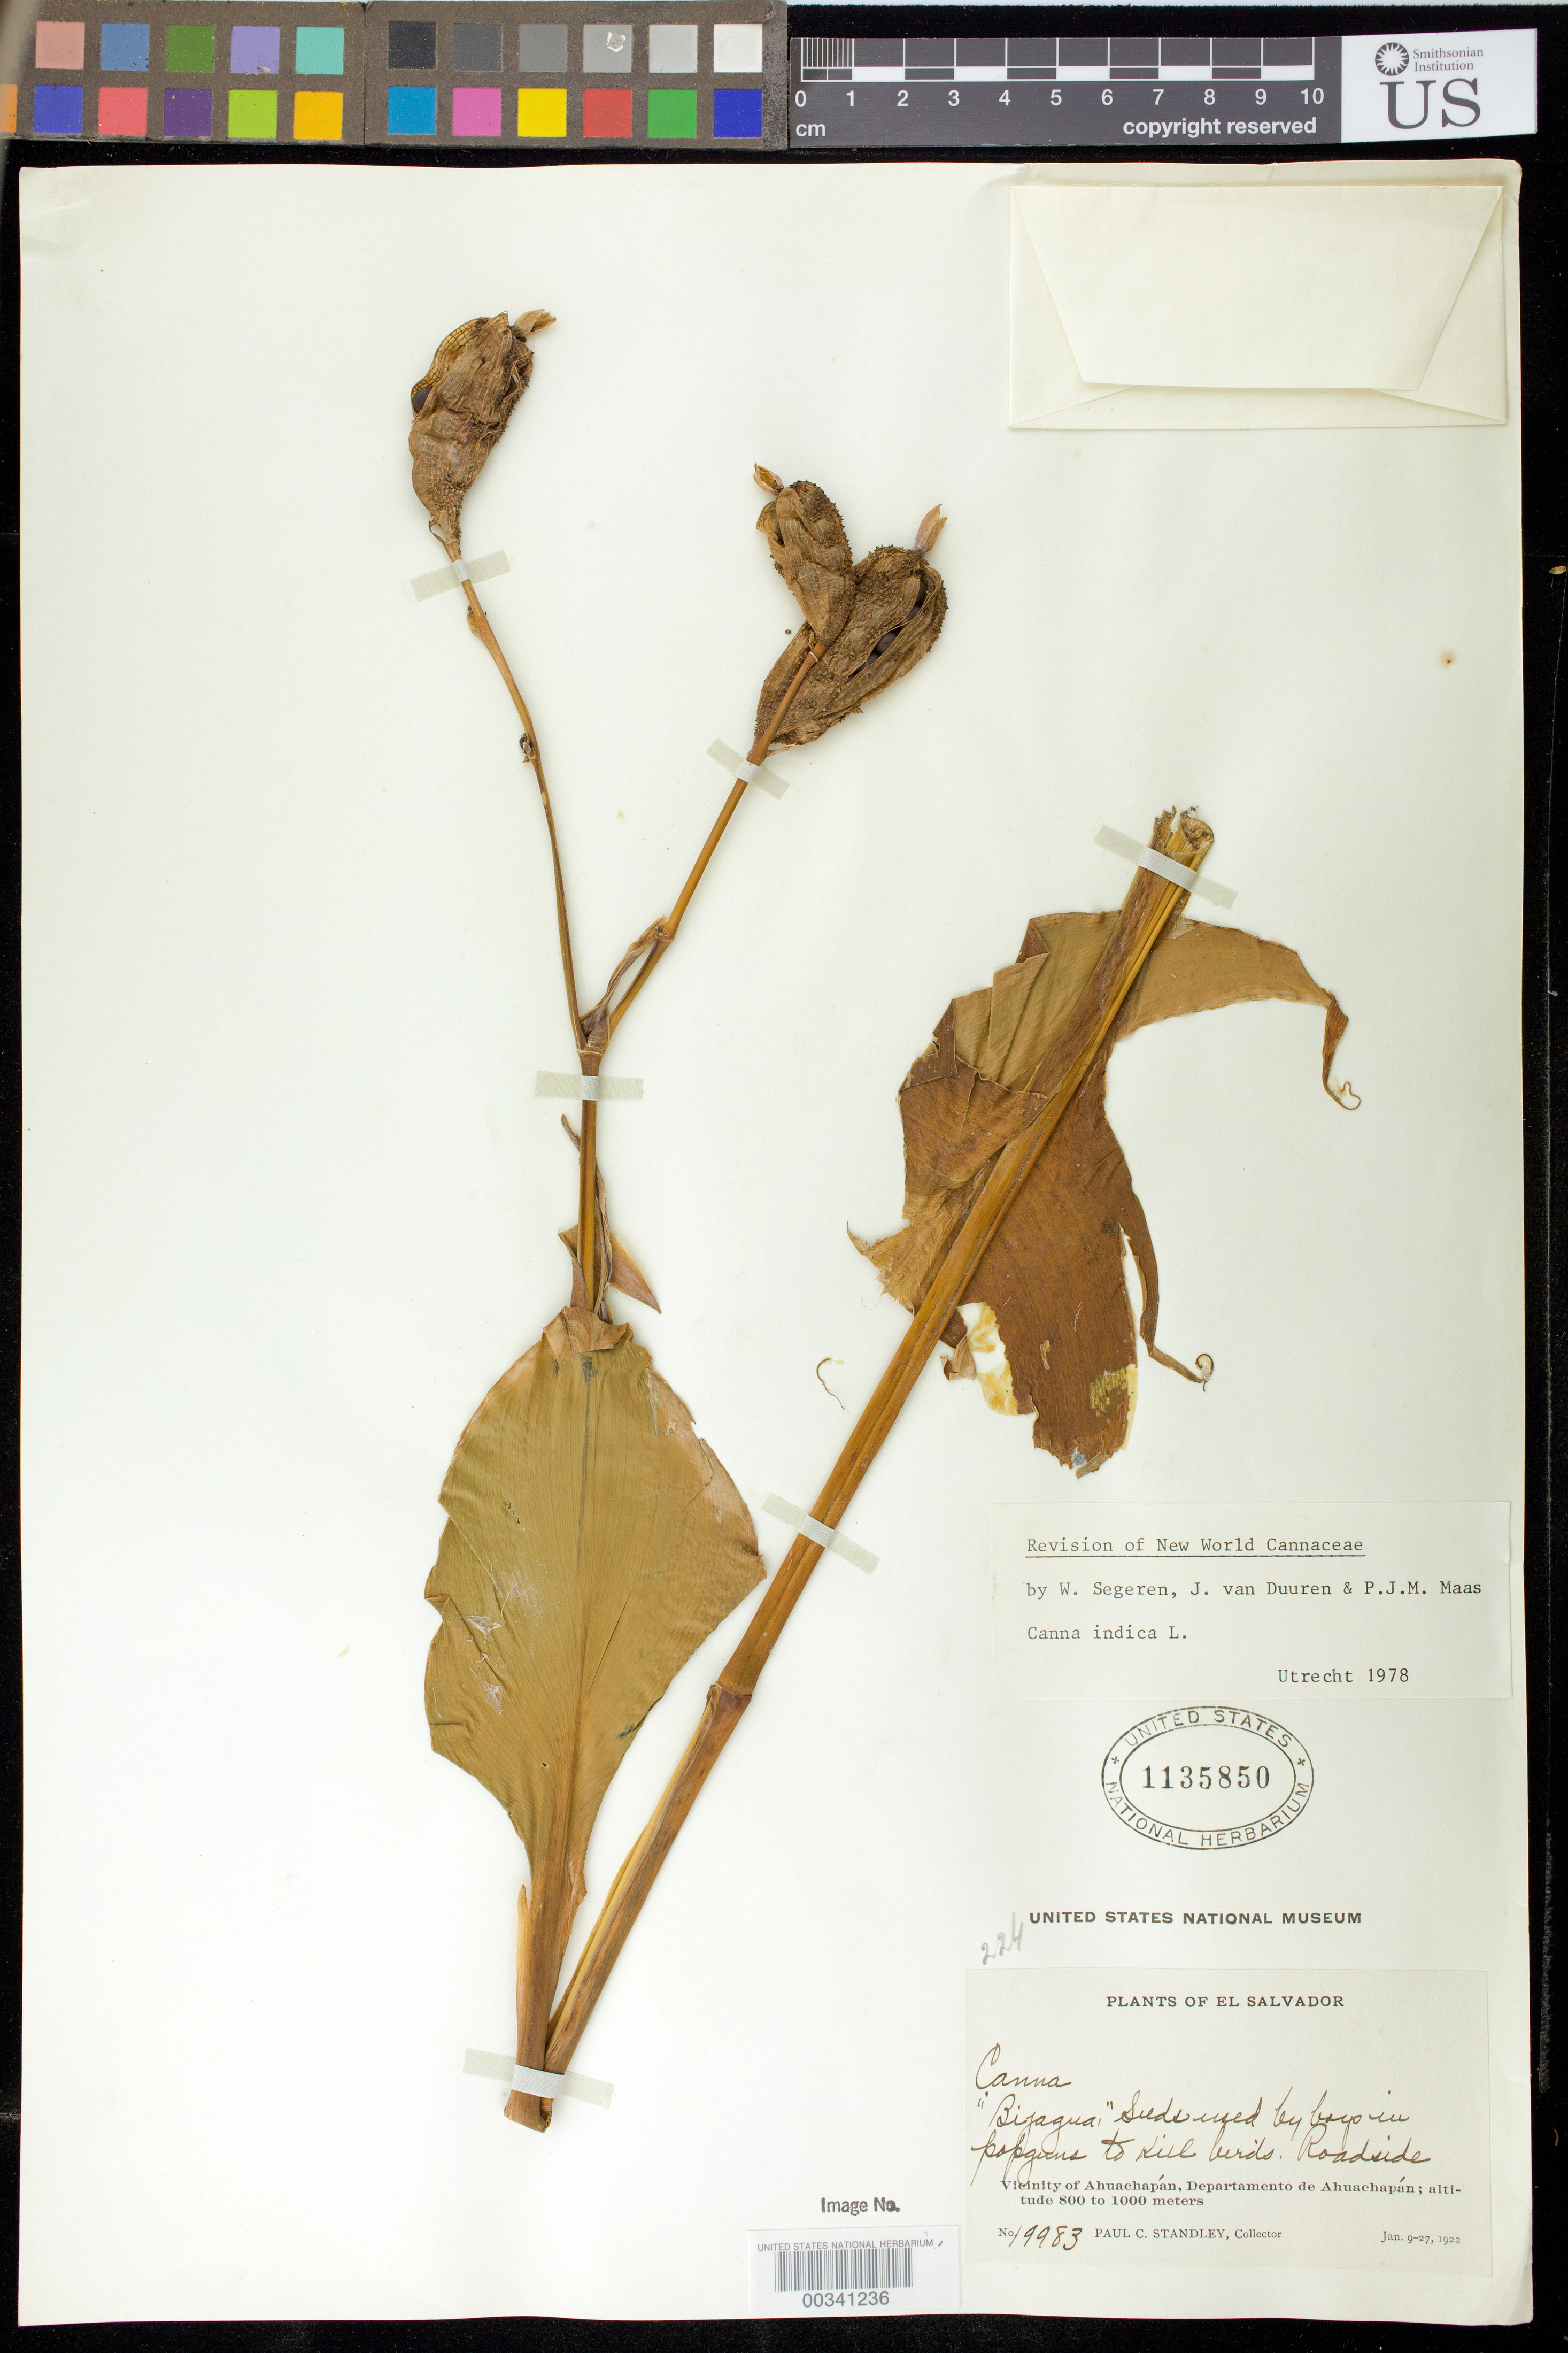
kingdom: Plantae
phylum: Tracheophyta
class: Liliopsida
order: Zingiberales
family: Cannaceae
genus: Canna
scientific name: Canna indica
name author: L.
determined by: Segeren, W.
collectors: P. C. Standley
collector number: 19983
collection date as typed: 09 Jan 1922 to 27 Jan 1922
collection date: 1922-01-09/1922-01-27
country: El Salvador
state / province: Ahuachapán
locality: Vicinity of ahuachapan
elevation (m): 800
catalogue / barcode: US 1135850